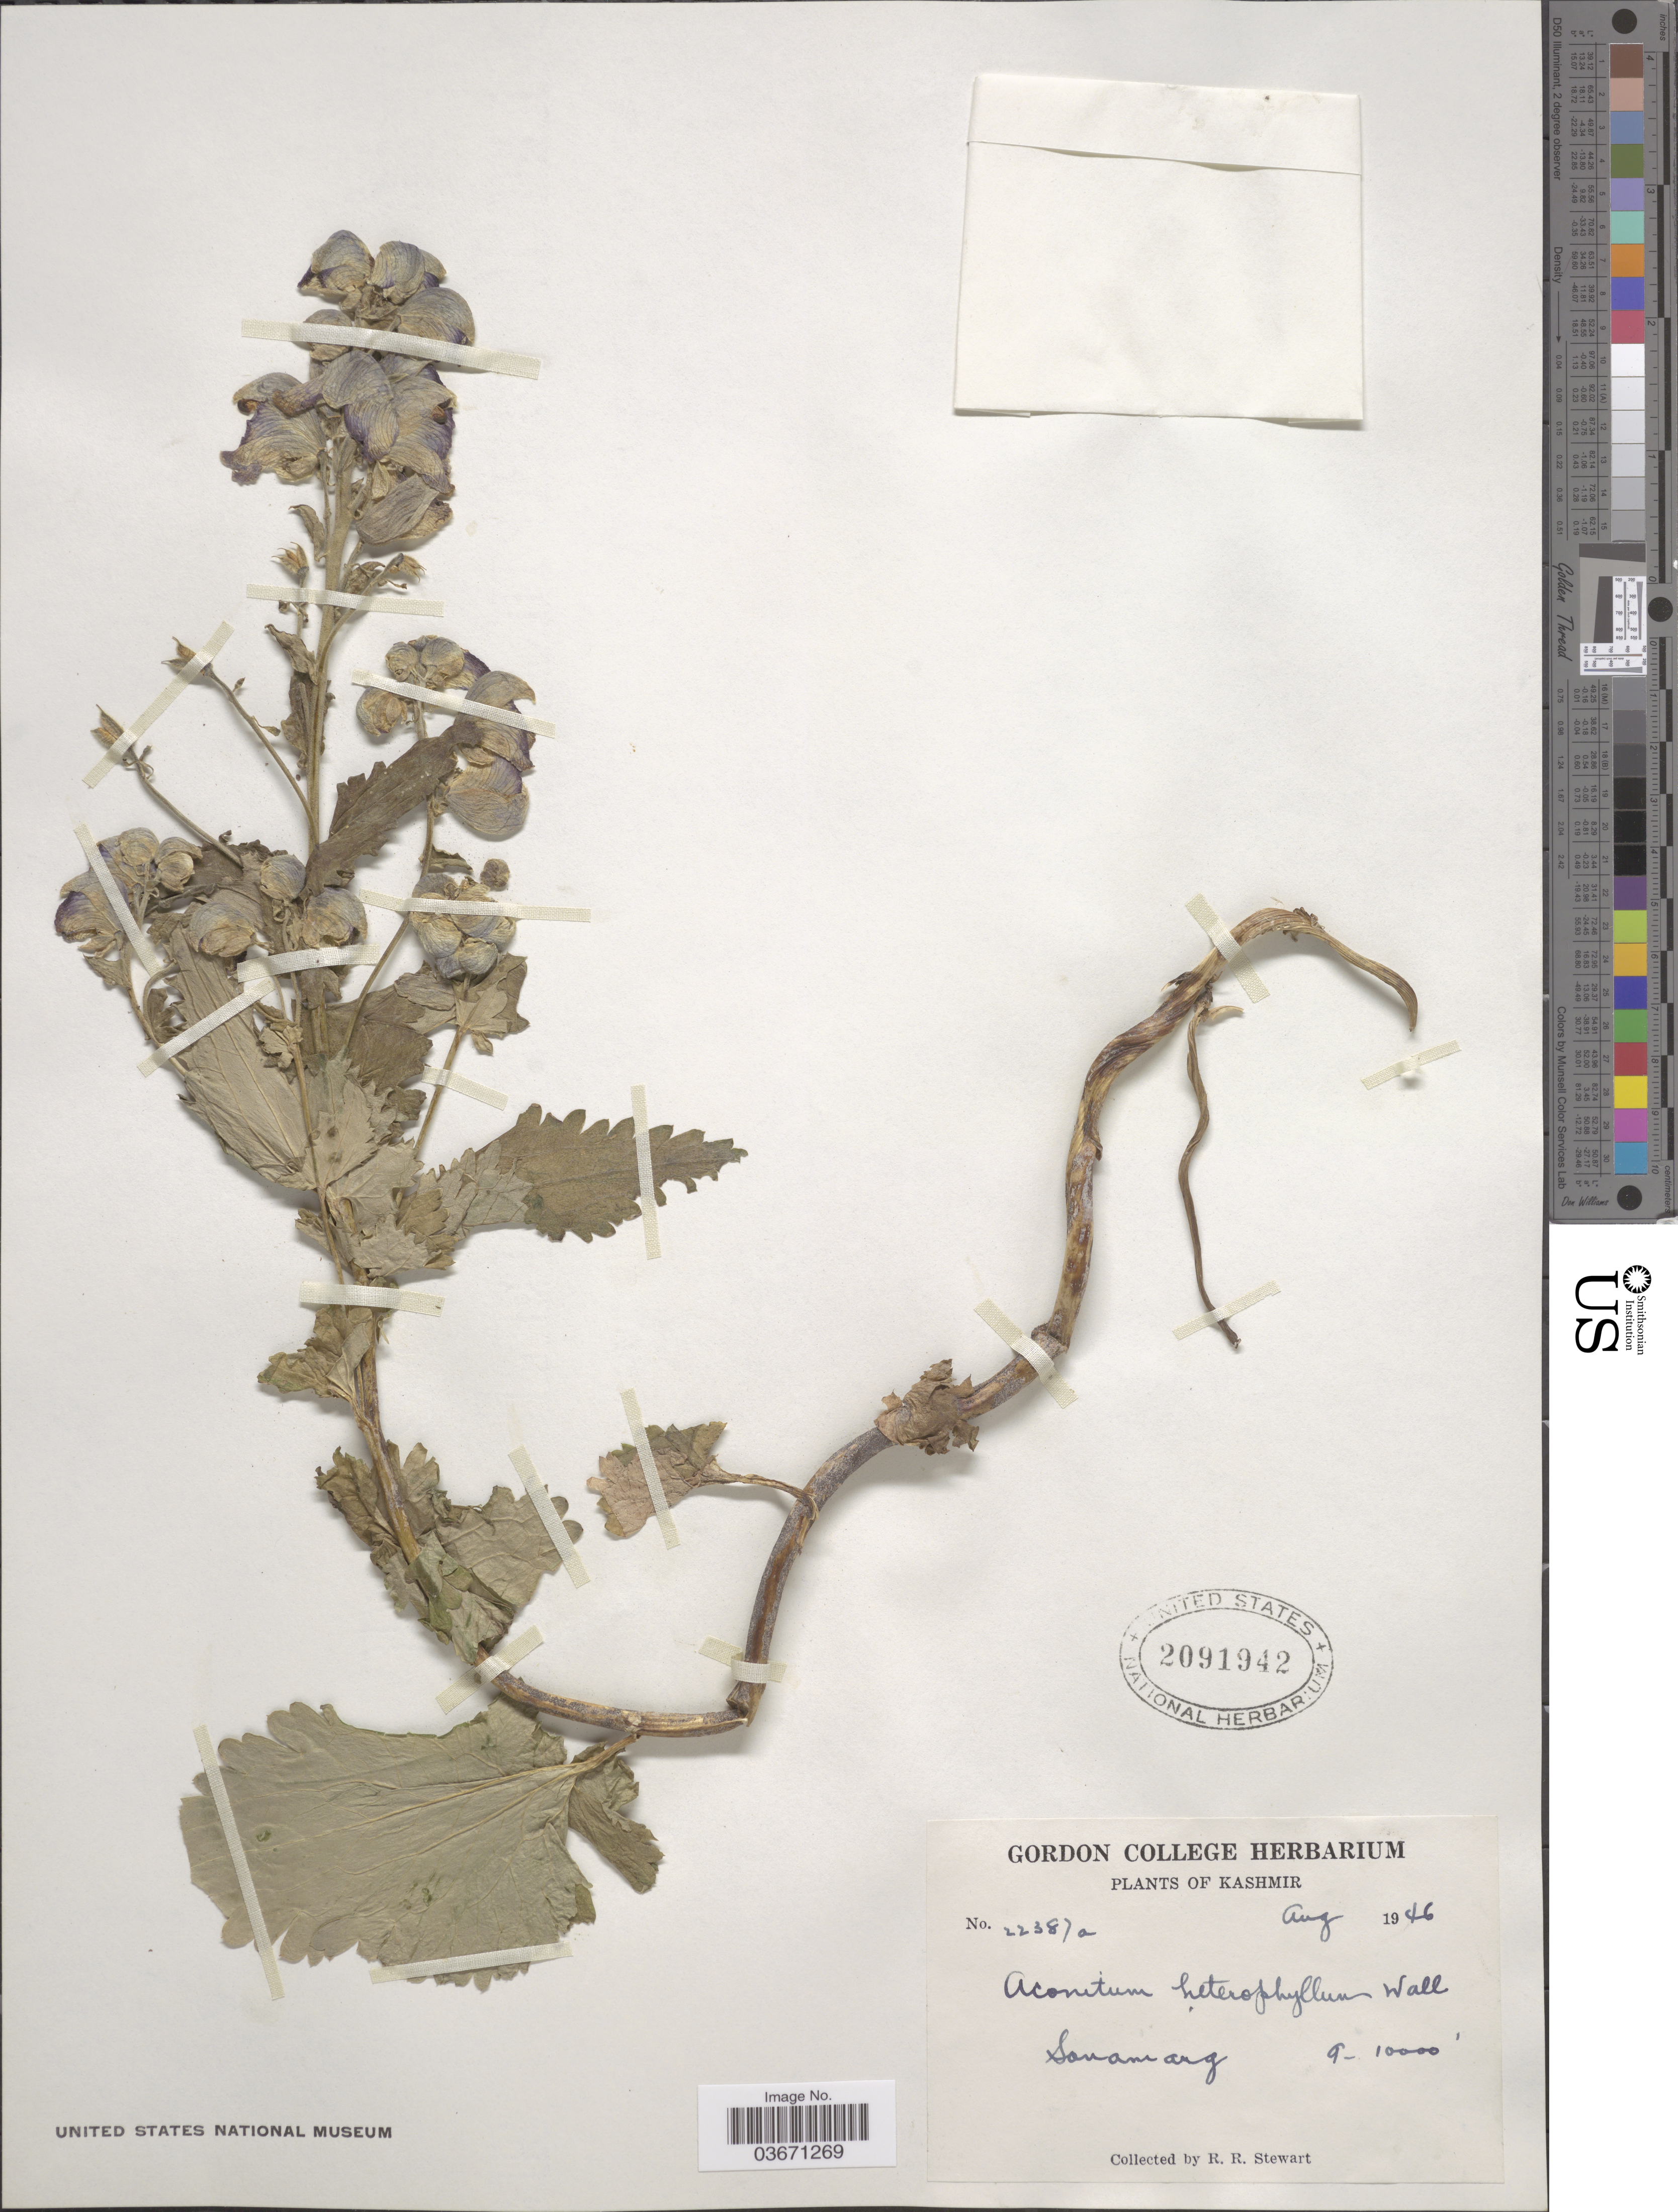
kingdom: Plantae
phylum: Tracheophyta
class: Magnoliopsida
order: Ranunculales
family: Ranunculaceae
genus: Aconitum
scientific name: Aconitum heterophyllum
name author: Wall. ex Royle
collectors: R. Stewart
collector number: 22387a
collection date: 1946-08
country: India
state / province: Jammu and Kashmir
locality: Kashmir. Sanamarg.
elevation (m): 2743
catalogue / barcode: US 2091942